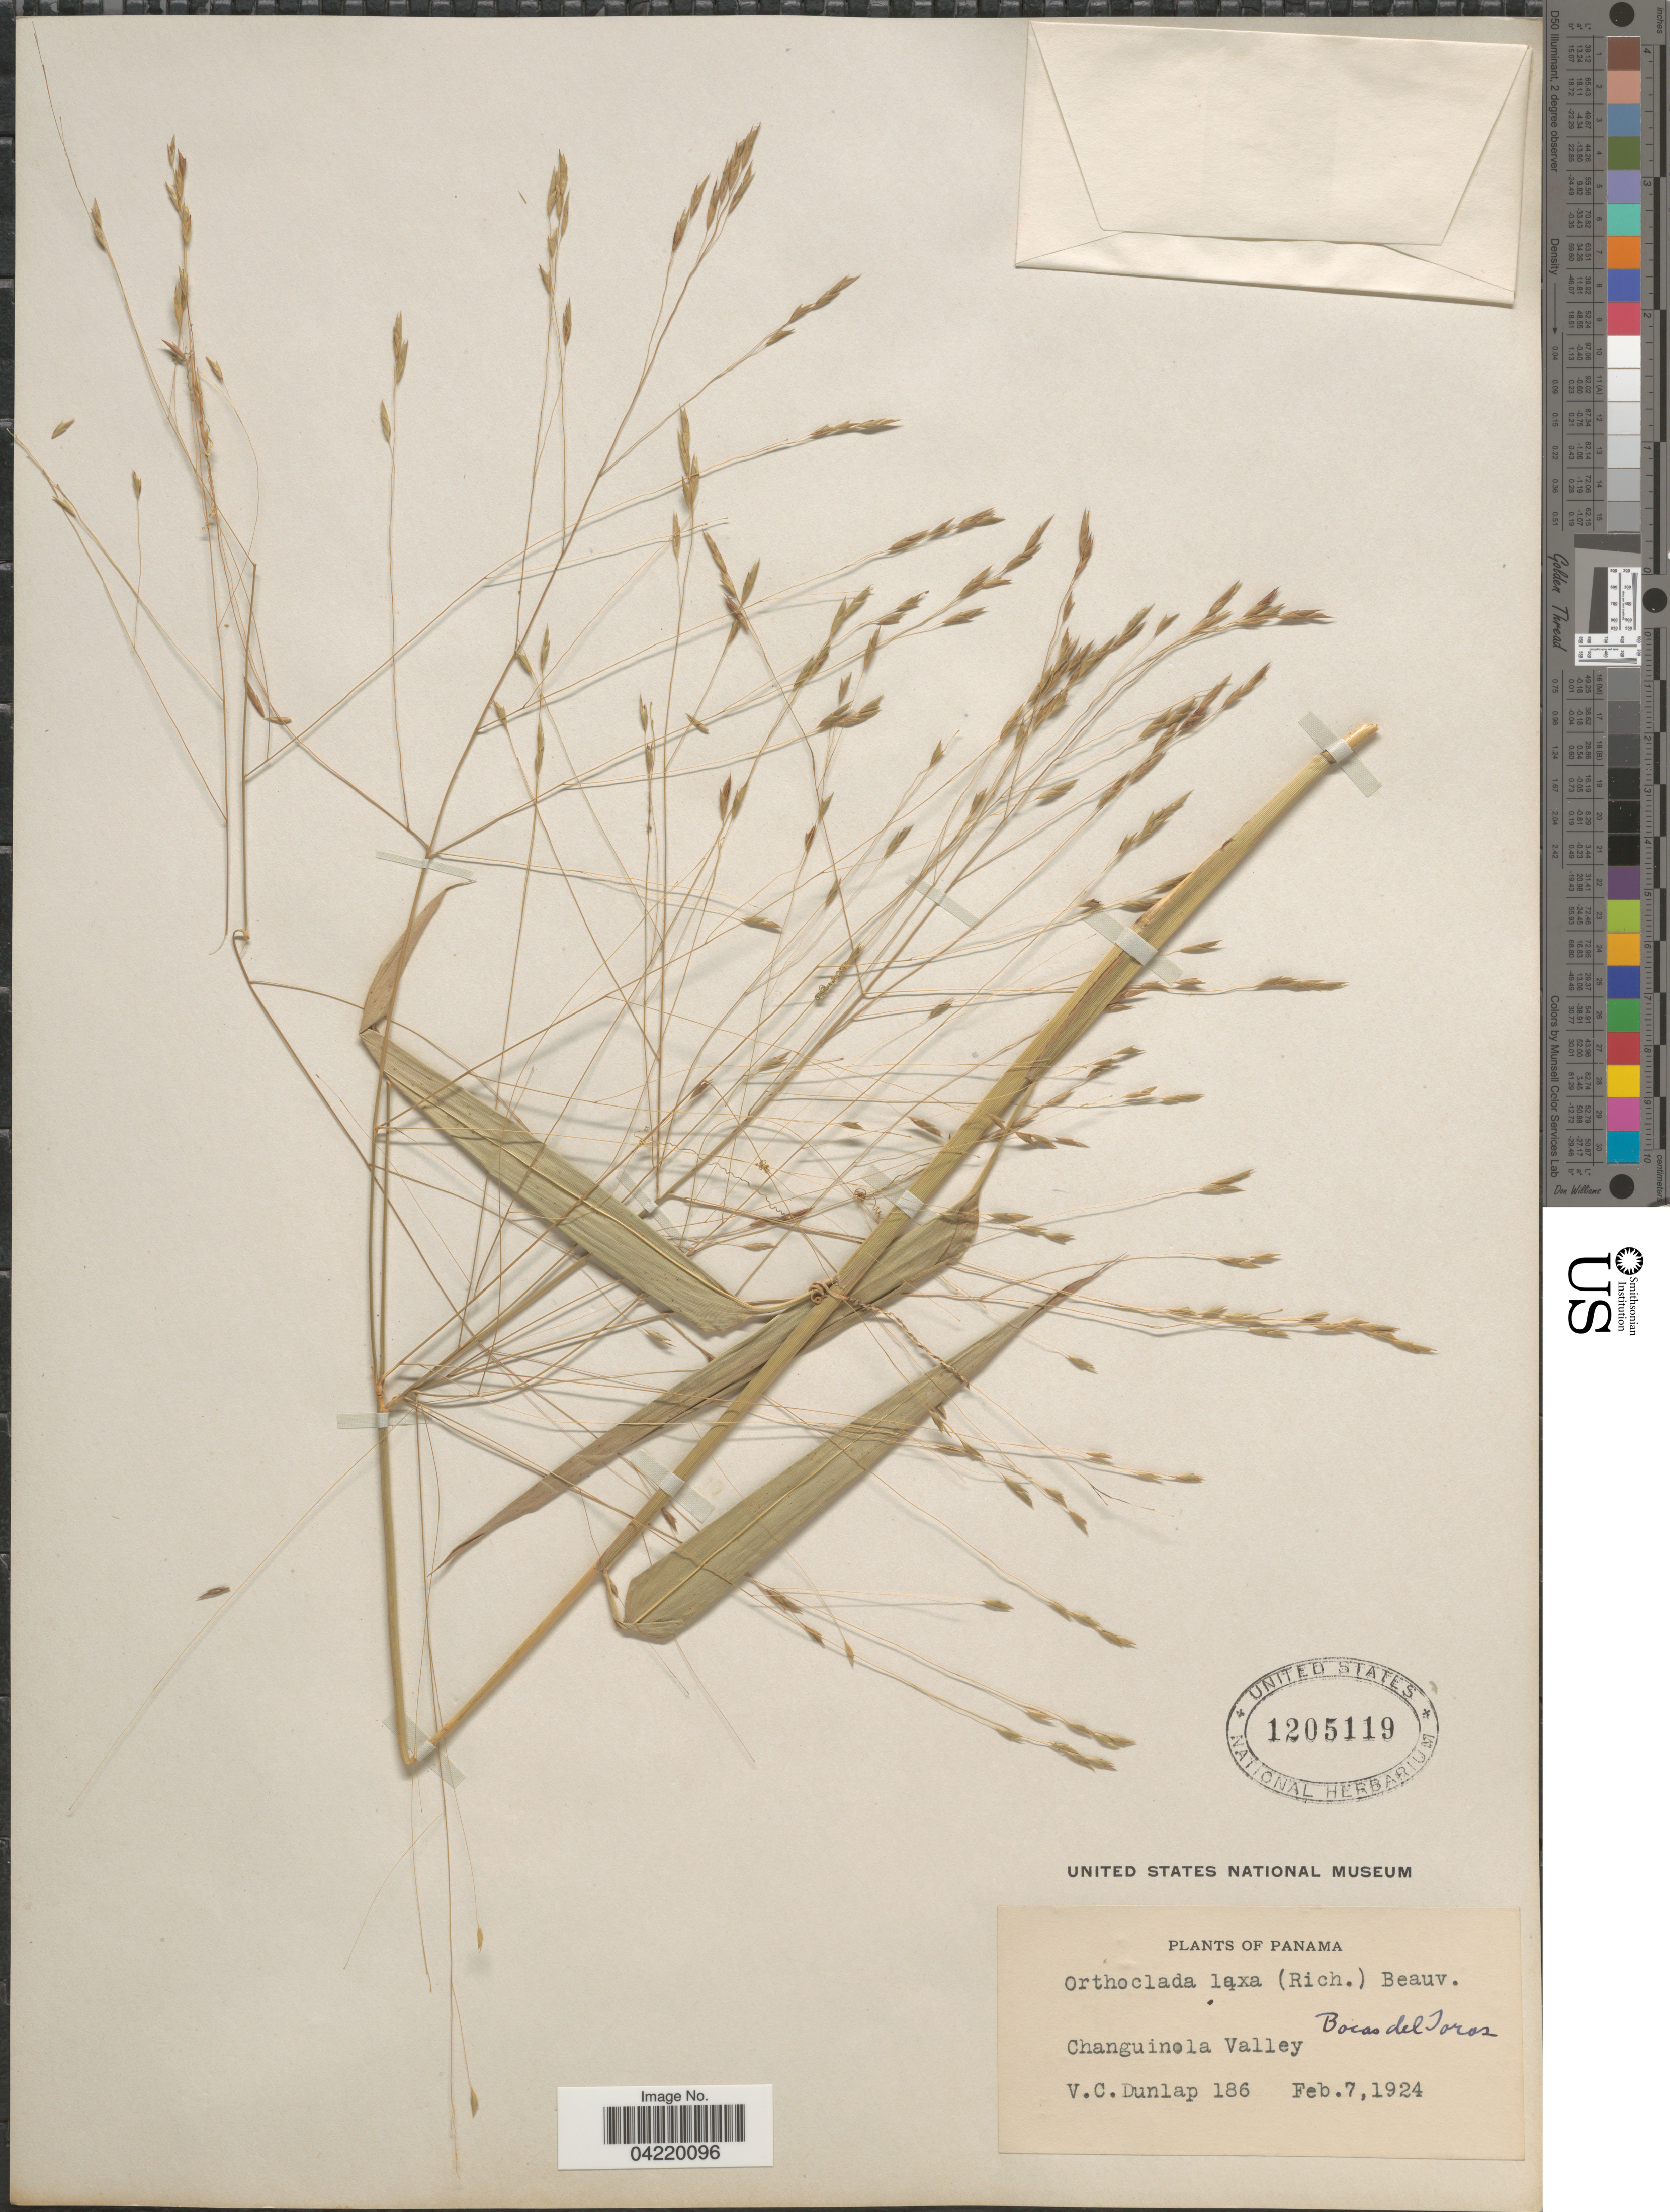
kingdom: Plantae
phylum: Tracheophyta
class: Liliopsida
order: Poales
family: Poaceae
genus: Orthoclada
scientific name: Orthoclada laxa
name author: P. Beauv.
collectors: V. C. Dunlap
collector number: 186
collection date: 1924-02-07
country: Panama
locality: Changuinola Valley.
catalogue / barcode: US 1205119